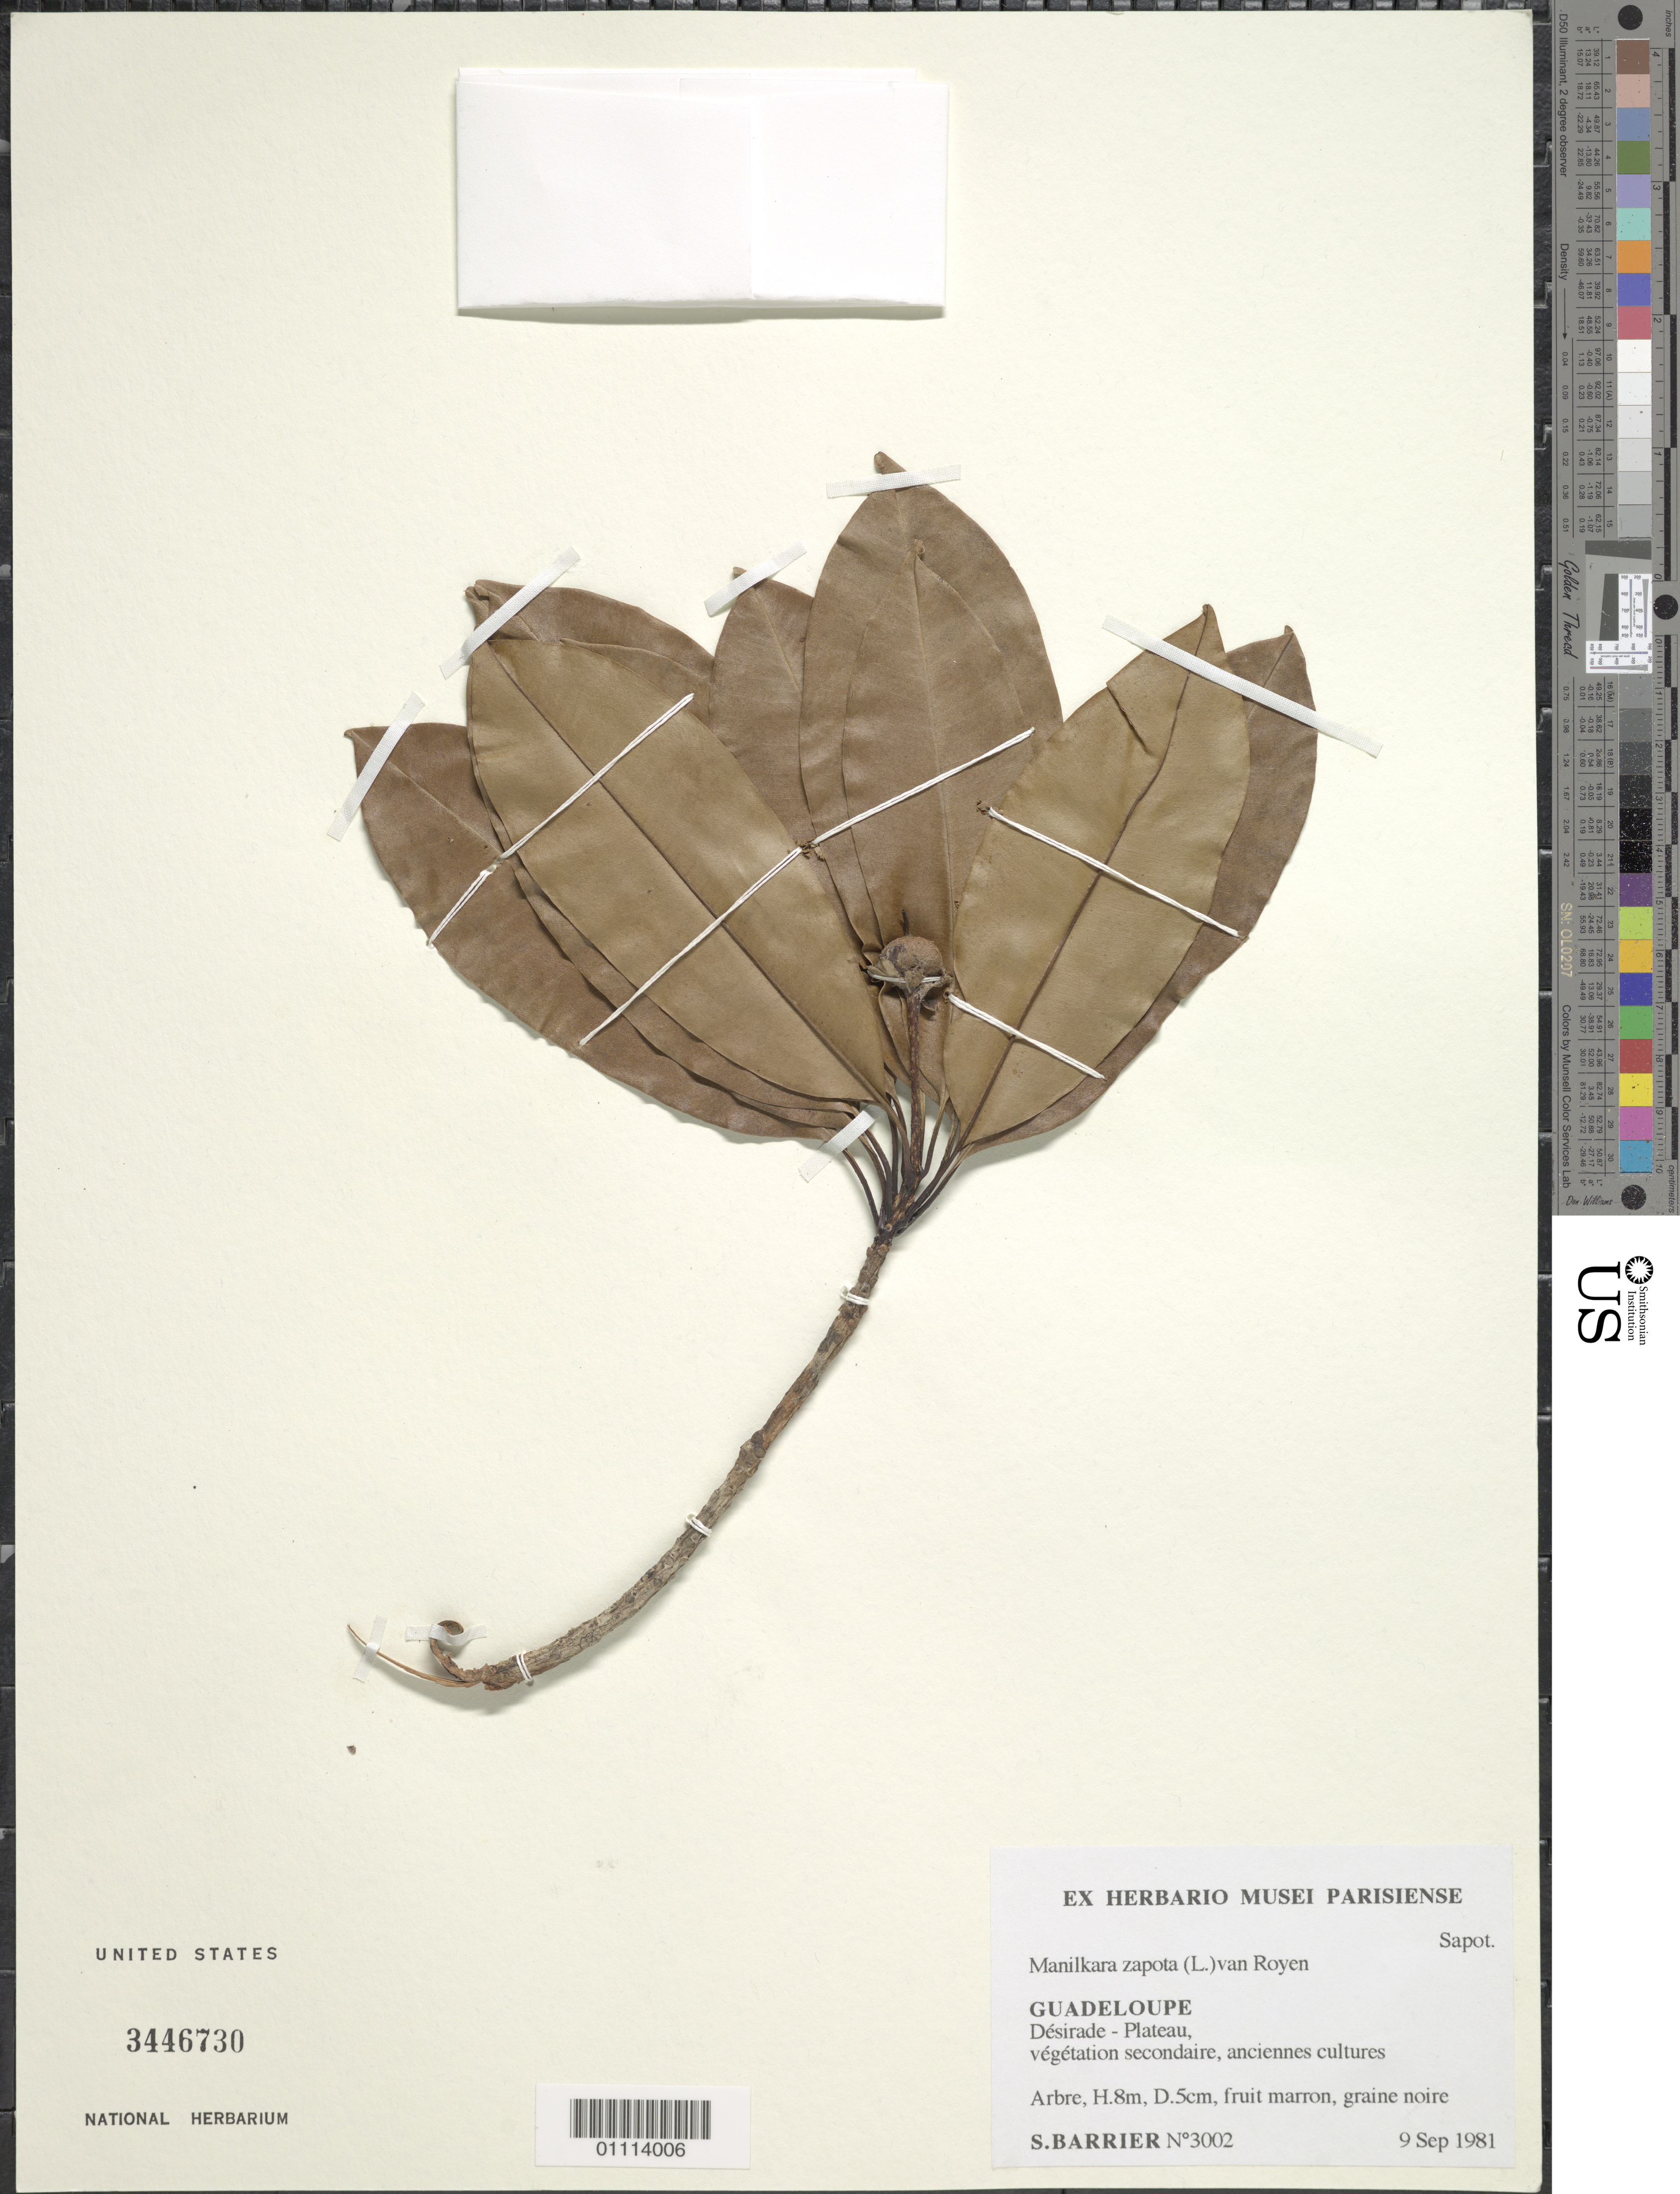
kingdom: Plantae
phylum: Tracheophyta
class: Magnoliopsida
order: Ericales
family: Sapotaceae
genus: Manilkara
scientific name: Manilkara zapota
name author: (L.) P. Royen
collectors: S. Barrier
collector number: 3002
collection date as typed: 09 Sep 1981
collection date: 1981-09-09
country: Guadeloupe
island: La Désirade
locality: Desirade-Plateau, vegetation secondaire, anciennes cultures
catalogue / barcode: US 3446730